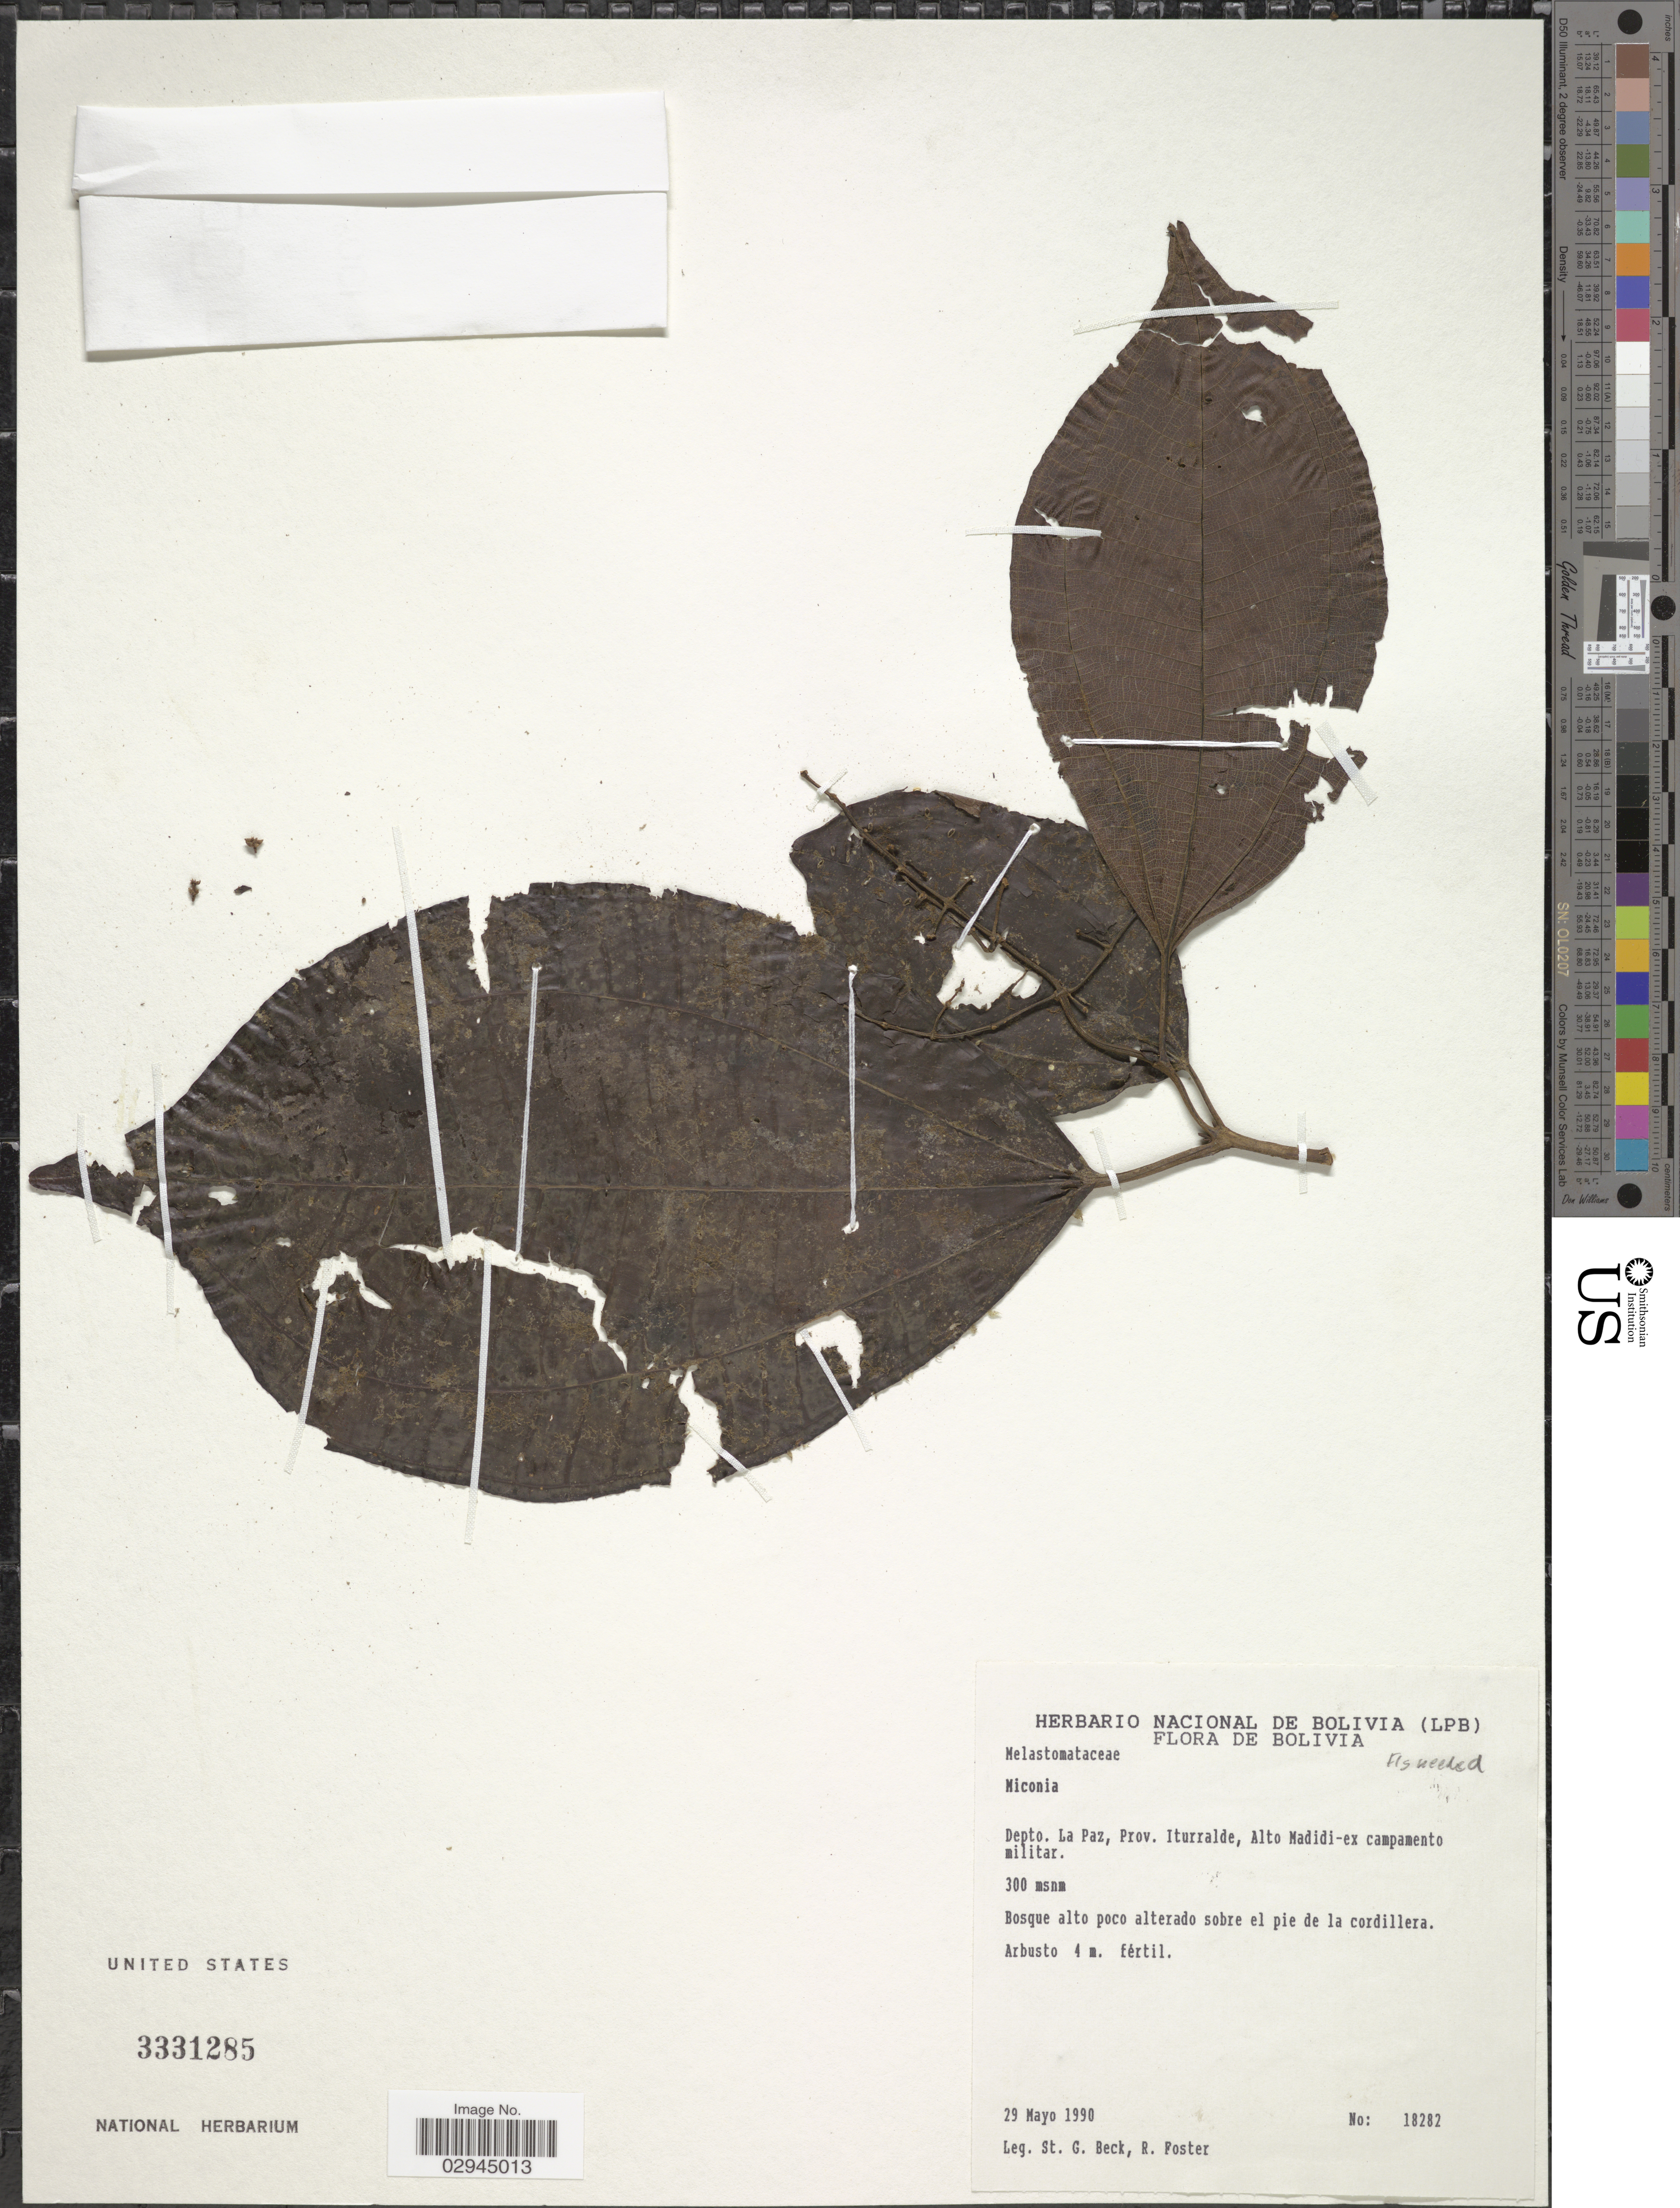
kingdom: Plantae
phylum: Tracheophyta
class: Magnoliopsida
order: Myrtales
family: Melastomataceae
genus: Miconia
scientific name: Miconia sp.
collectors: S. G. Beck & R. Foster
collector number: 18282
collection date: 1990-05-29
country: Bolivia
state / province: La Paz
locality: Depto. La Paz, Prov. Iturralde, Alto Madidi-ex campamento militar.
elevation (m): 300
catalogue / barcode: US 3331285